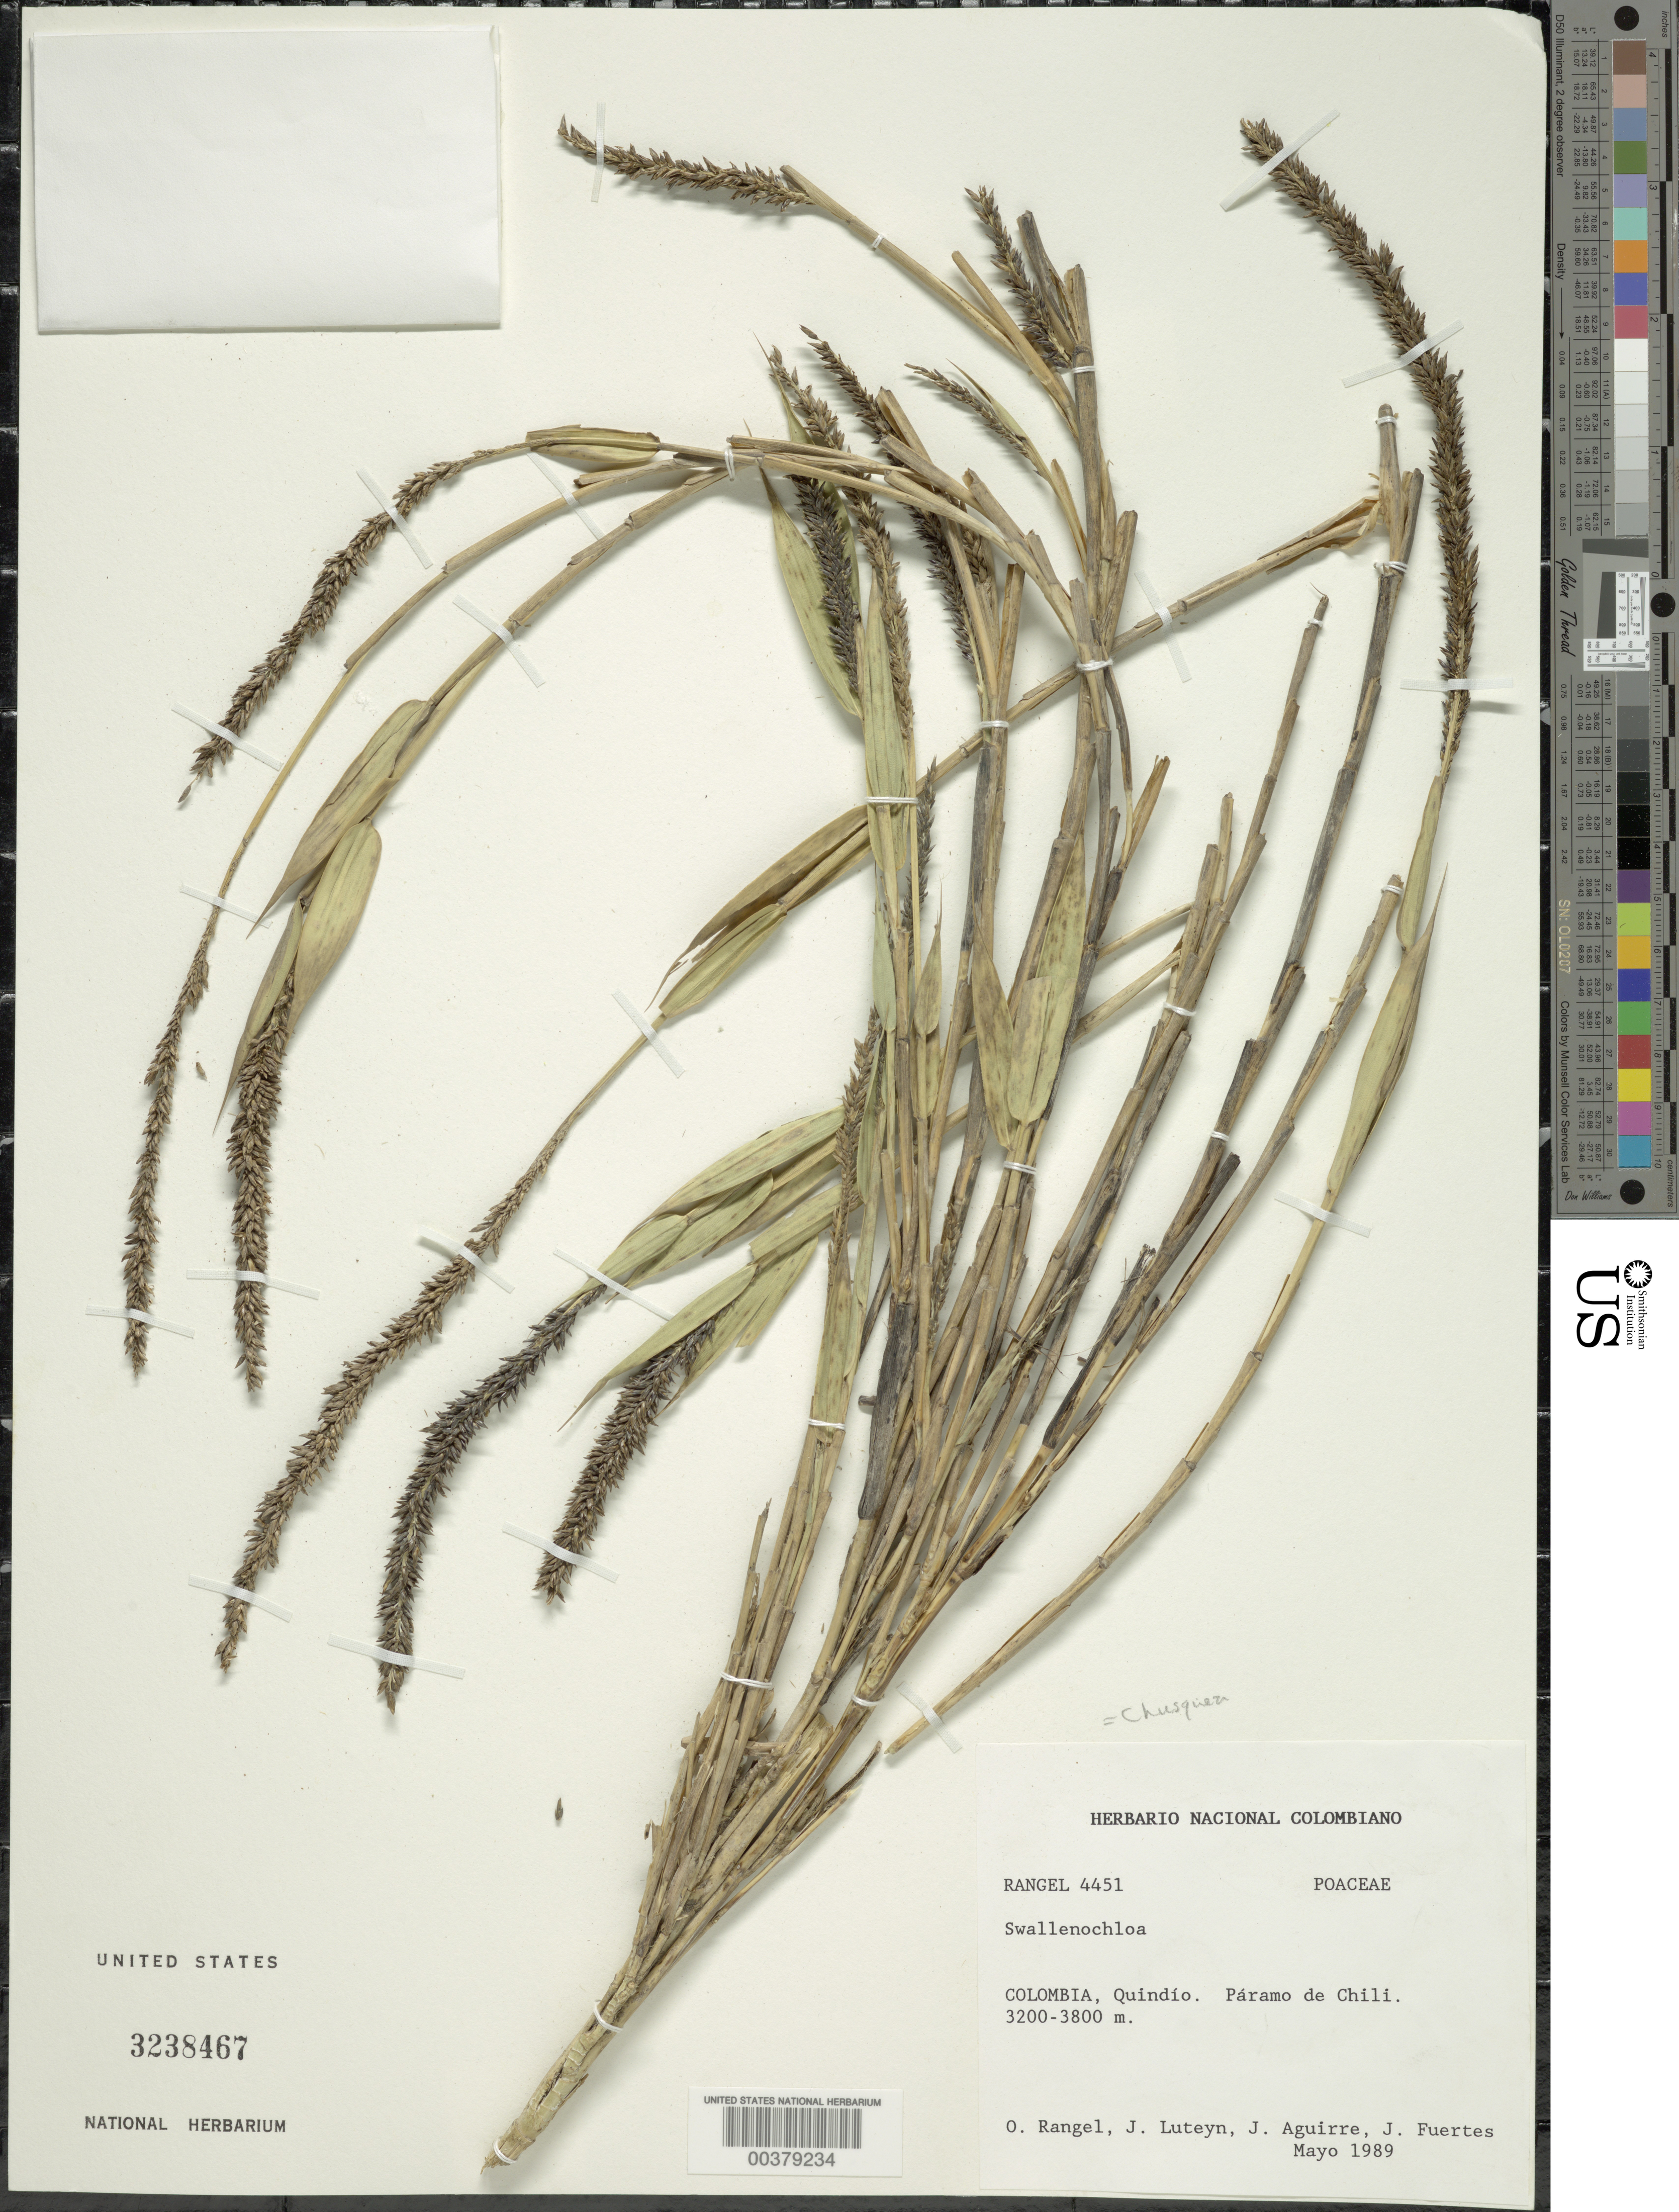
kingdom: Plantae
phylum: Tracheophyta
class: Liliopsida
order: Poales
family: Poaceae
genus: Swallenochloa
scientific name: Swallenochloa sp.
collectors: O. Rangel, J. L. Luteyn, J. Aguirre C. & J. Fuertes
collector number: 4451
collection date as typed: May 1989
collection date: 1989-05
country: Colombia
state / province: Quindío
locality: Paramo del Angel (Lado ecuatoriano del Volcan Chiles)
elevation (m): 3950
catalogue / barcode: US 3238467